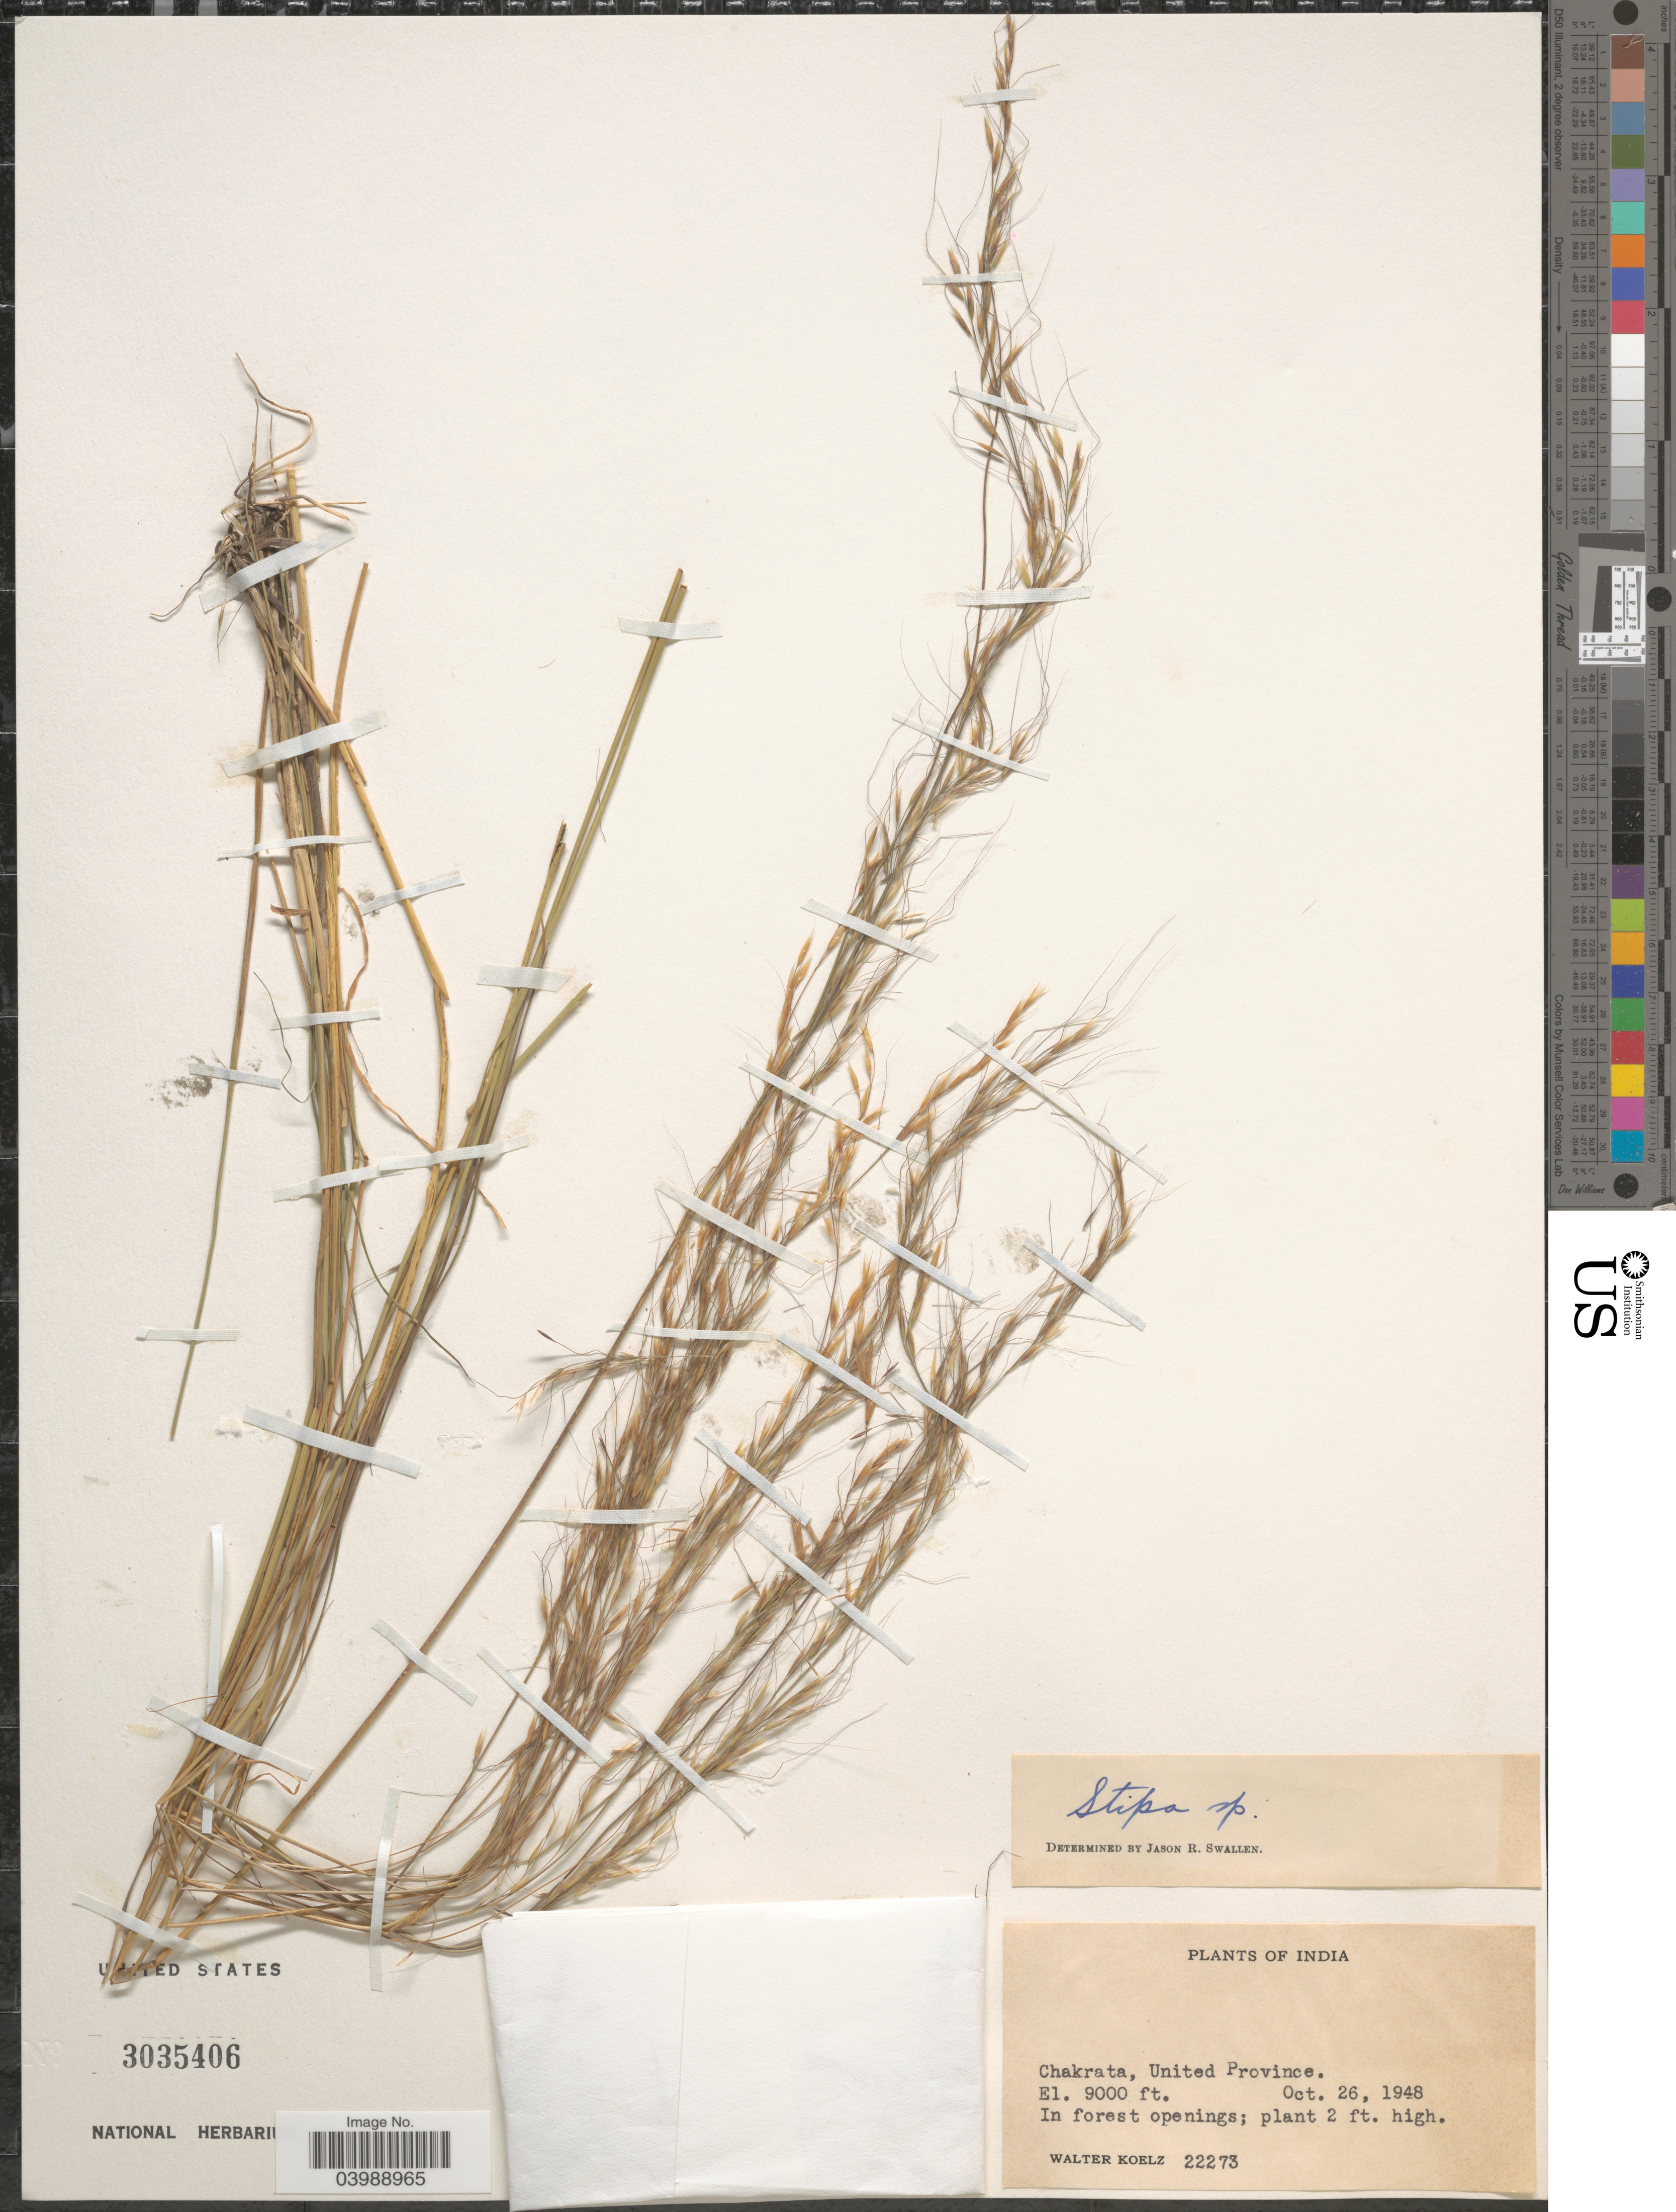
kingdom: Plantae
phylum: Tracheophyta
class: Liliopsida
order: Poales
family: Poaceae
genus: Achnatherum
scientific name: Achnatherum sp.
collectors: W. N. Koelz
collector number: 22273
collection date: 1948-10-26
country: India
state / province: Uttarakhand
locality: Chakrata, United Province.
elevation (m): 2743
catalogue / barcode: US 3035406